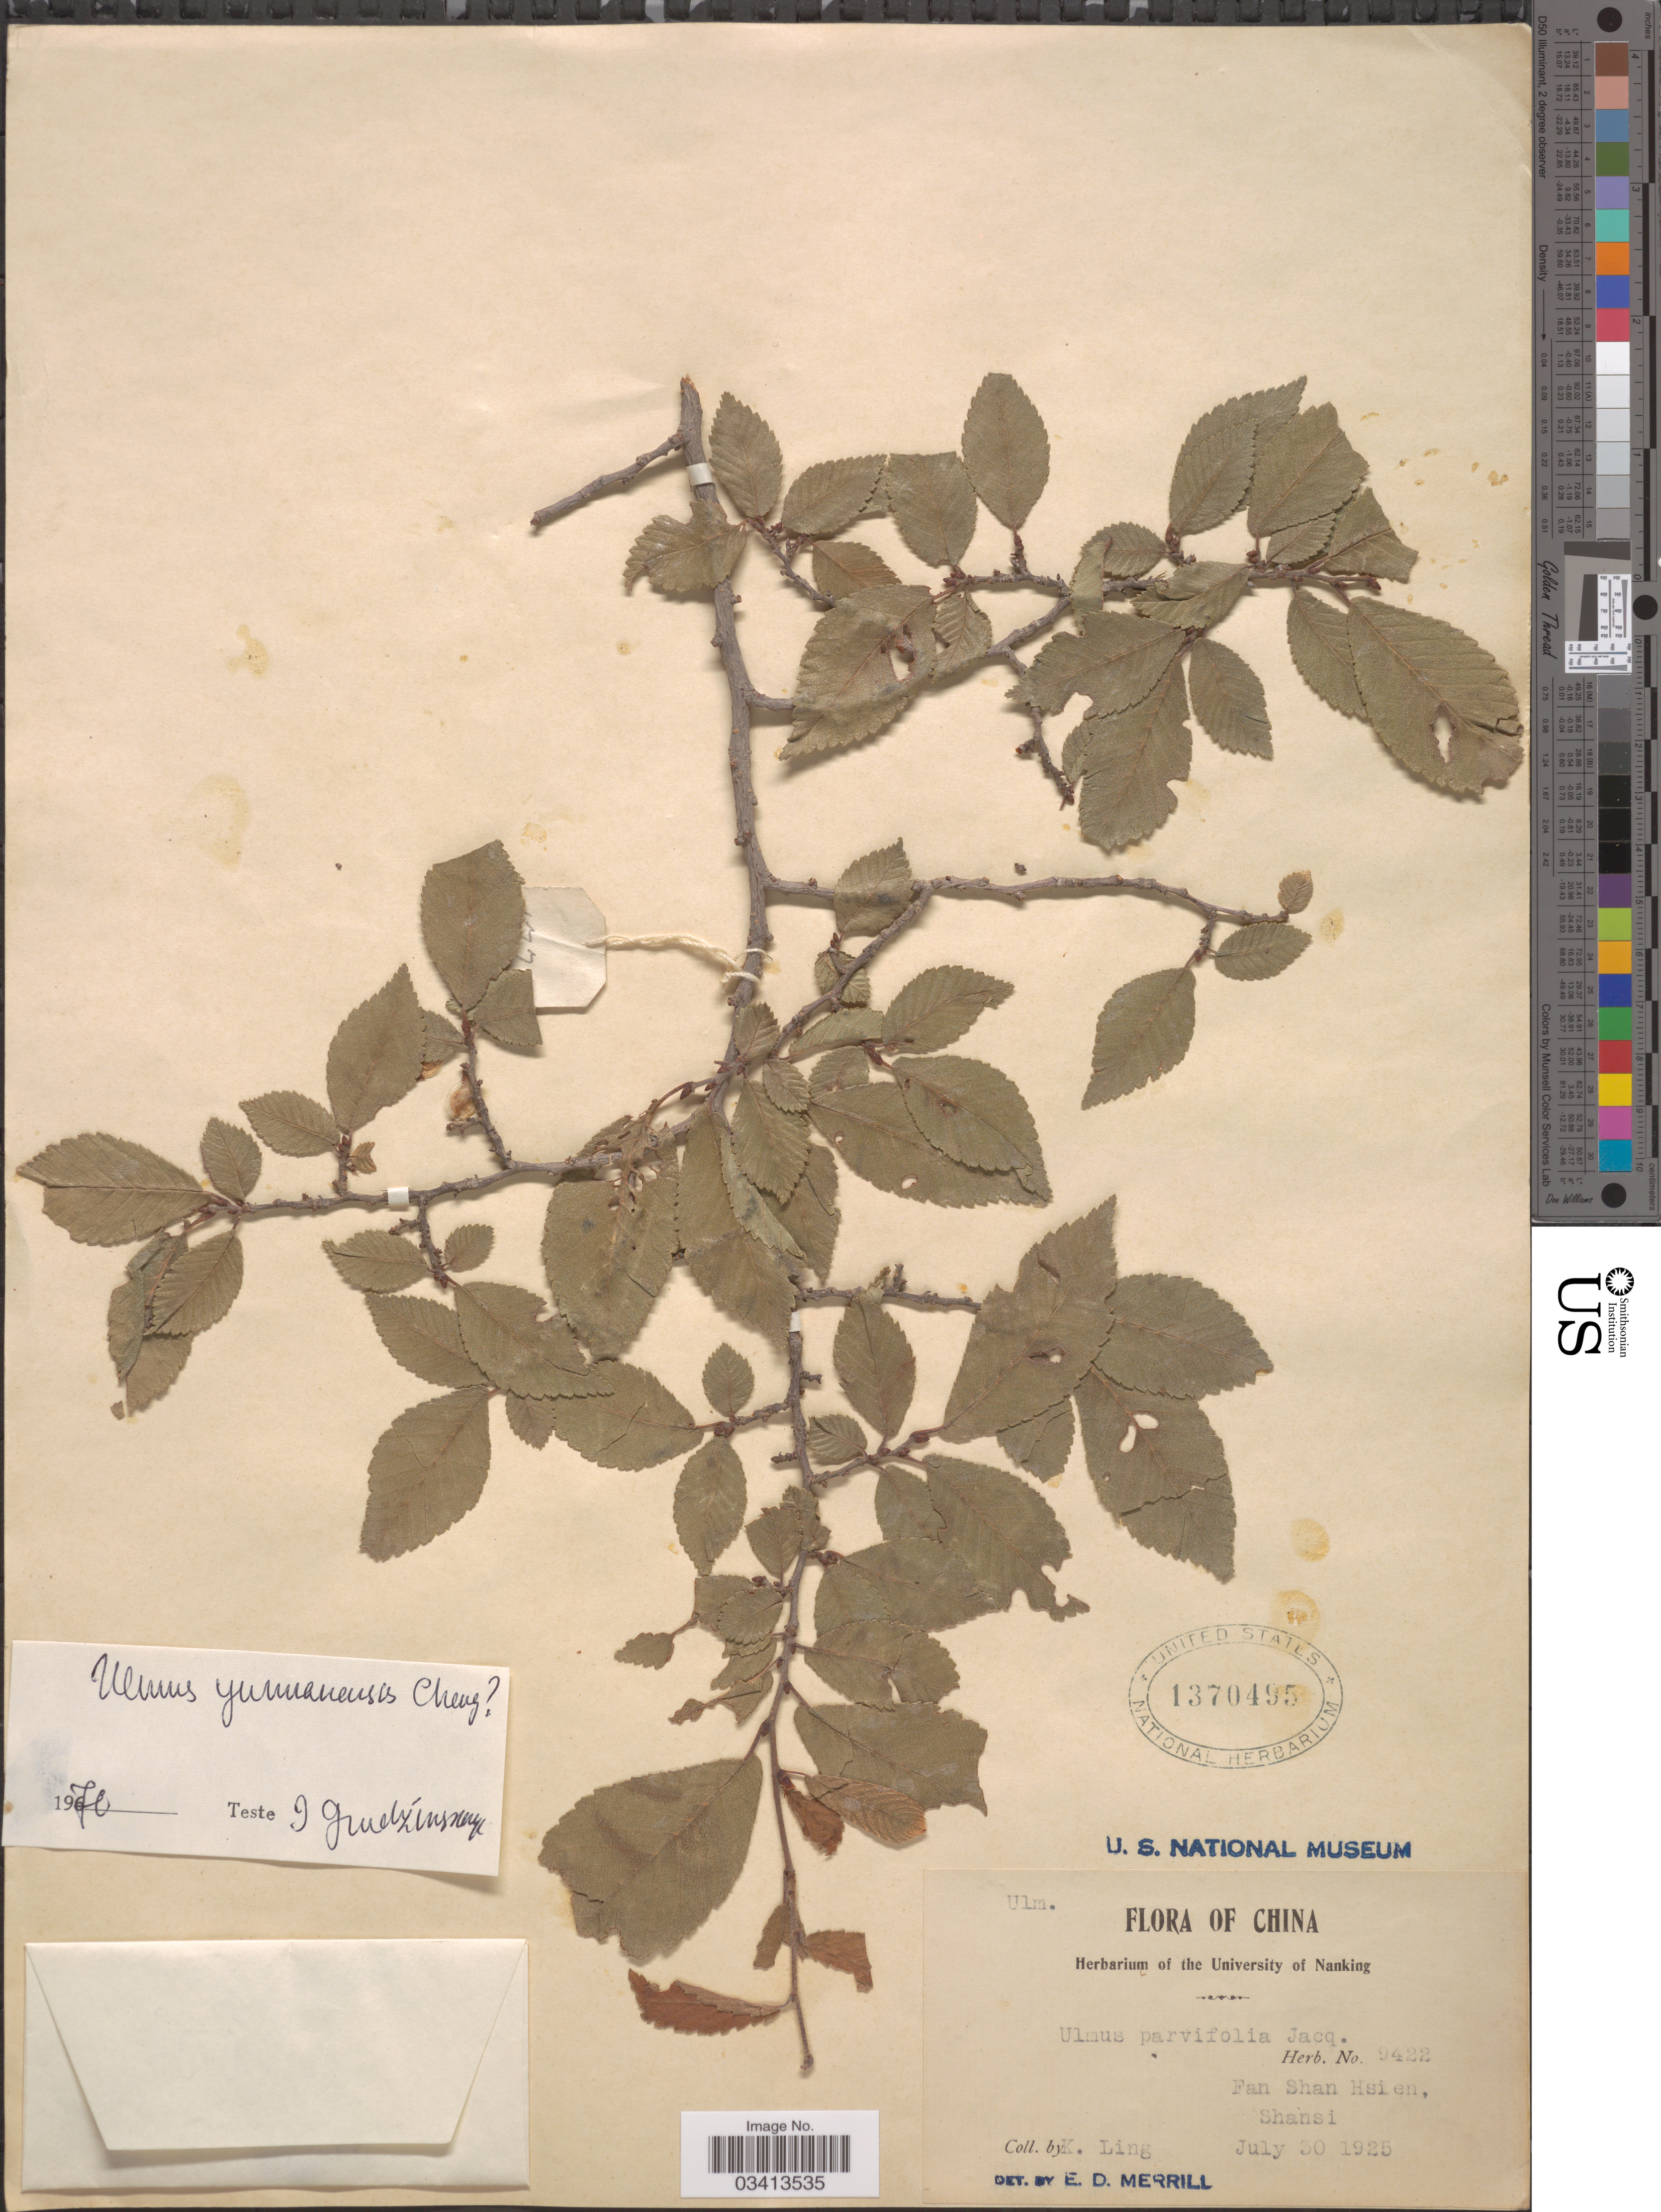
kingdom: Plantae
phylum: Tracheophyta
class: Magnoliopsida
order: Rosales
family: Ulmaceae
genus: Ulmus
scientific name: Ulmus yunnanensis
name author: W.C. Cheng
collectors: K. Ling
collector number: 9422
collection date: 1925-07-30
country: China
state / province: Shanxi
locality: Fan Shan Hsien, Shansi.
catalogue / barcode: US 1370495